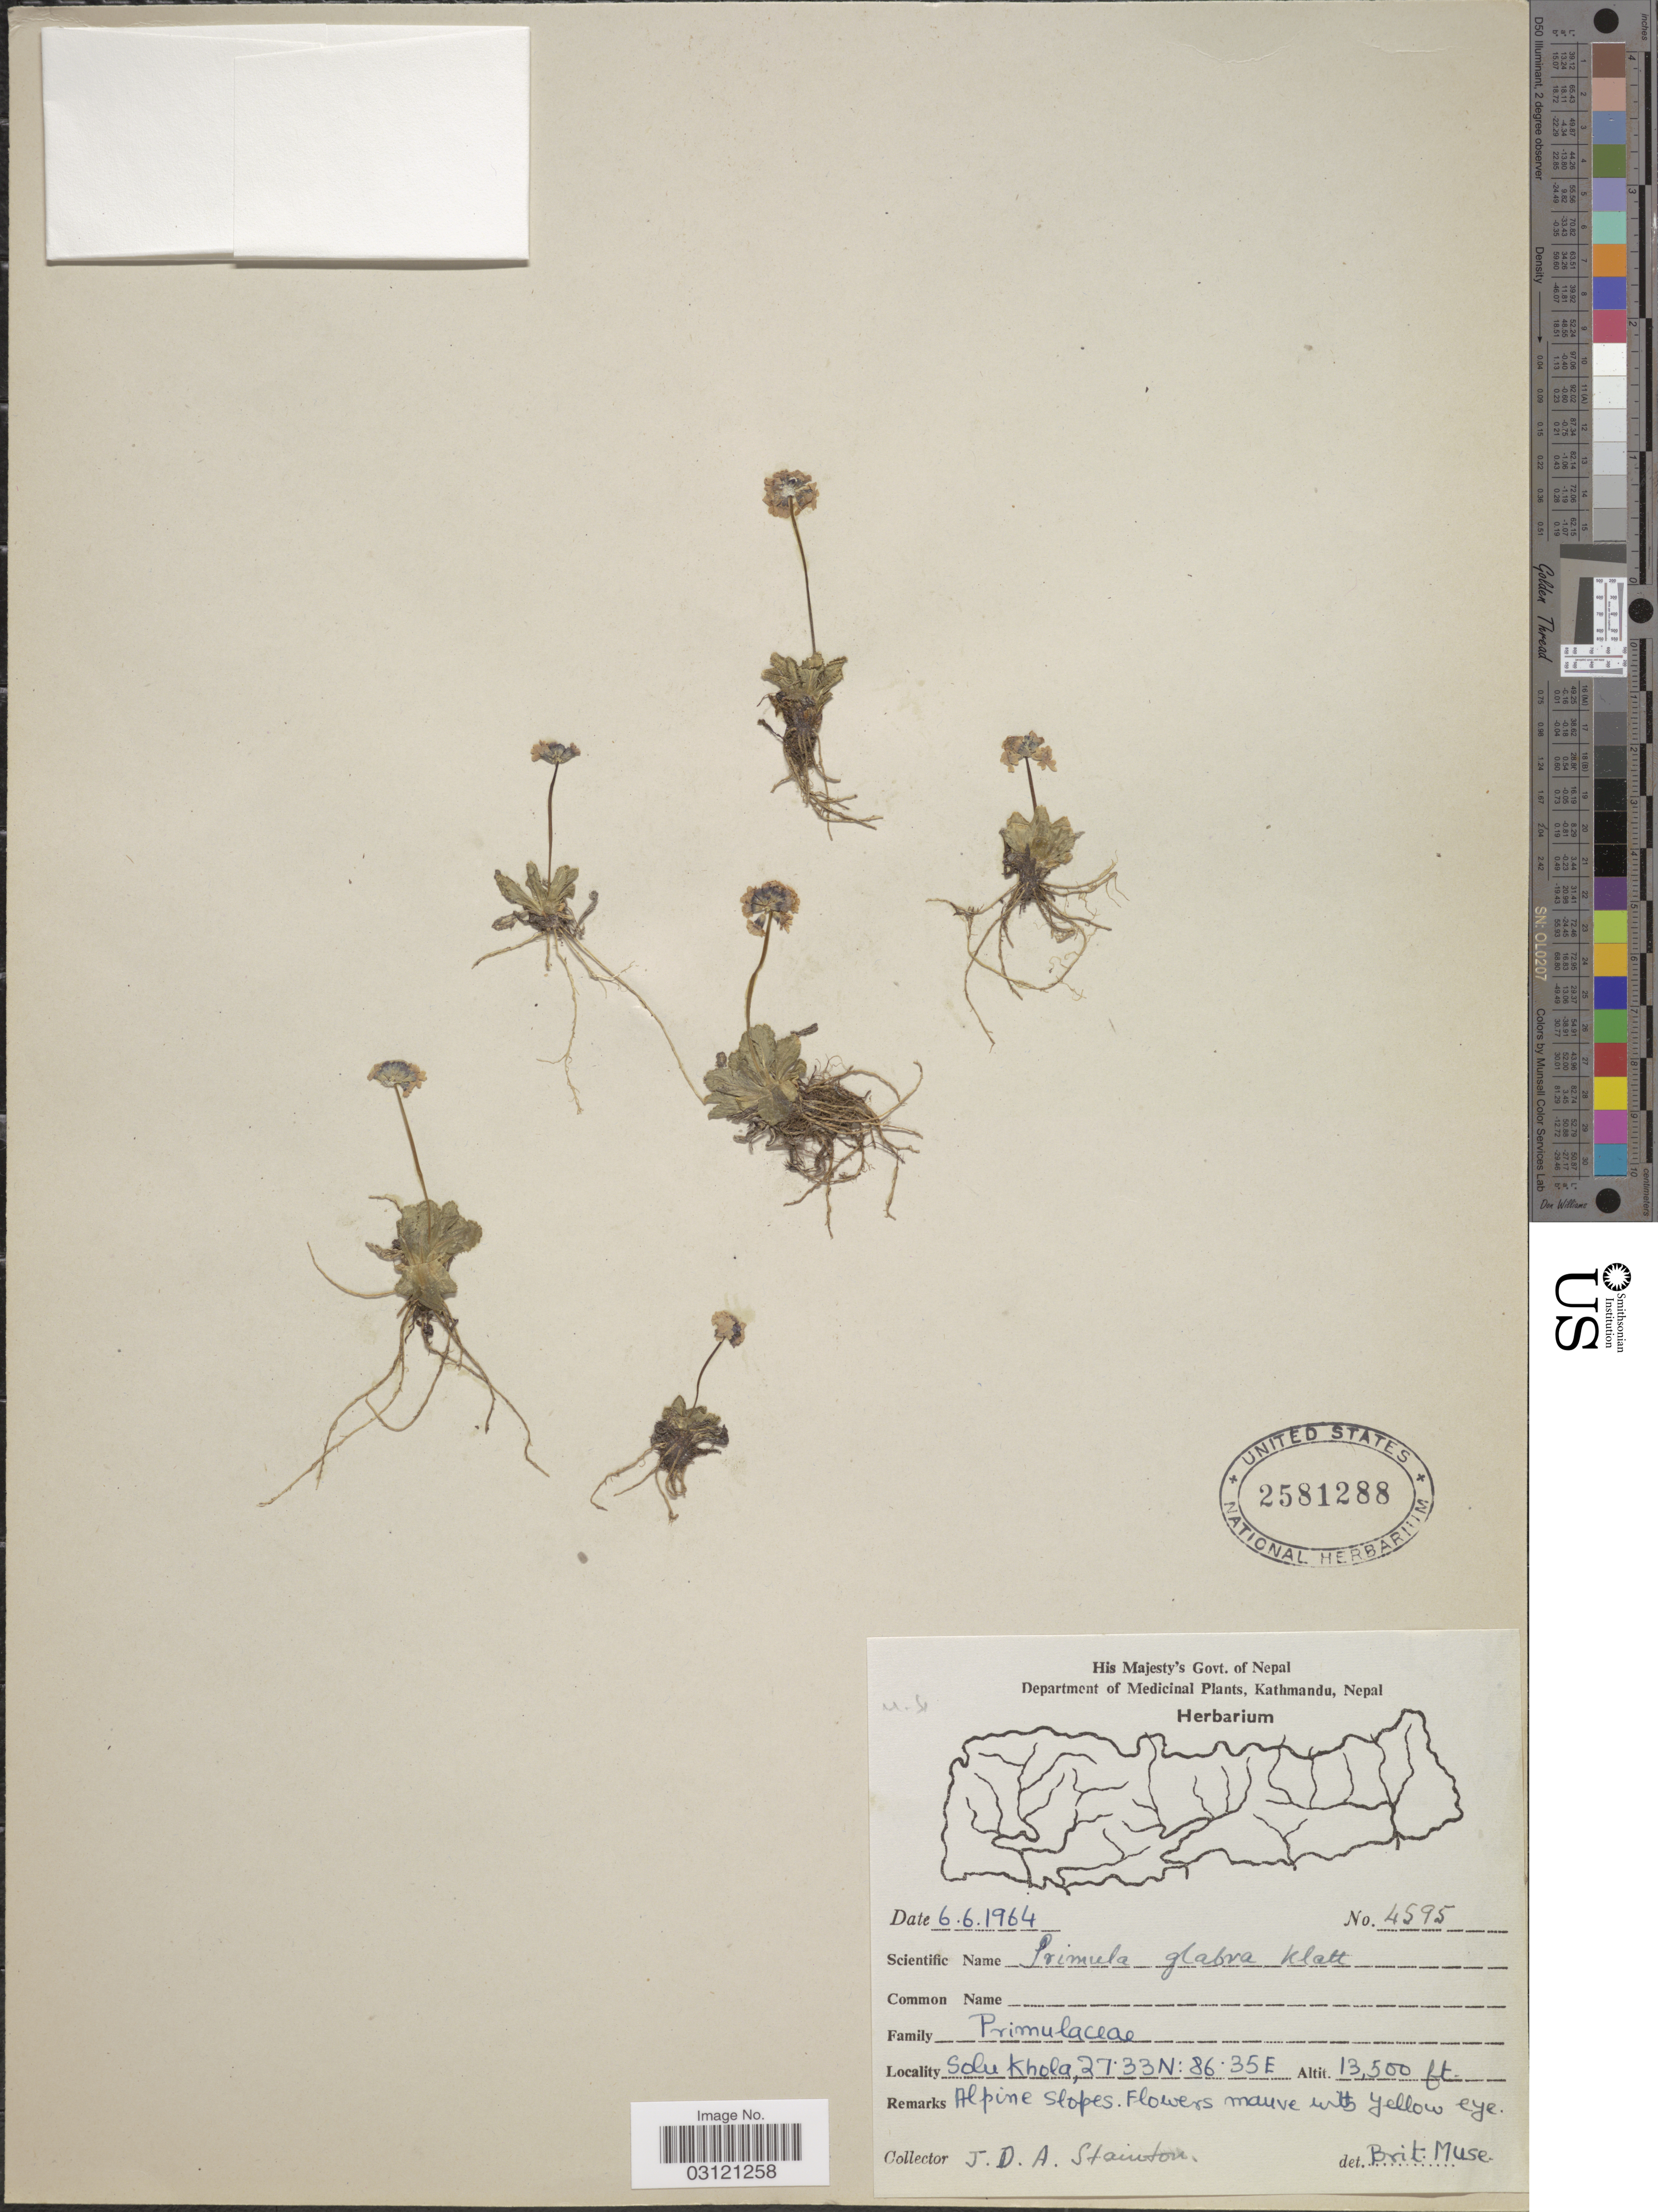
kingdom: Plantae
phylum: Tracheophyta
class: Magnoliopsida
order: Ericales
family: Primulaceae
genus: Primula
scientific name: Primula glabra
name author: Klatt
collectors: J. Stainton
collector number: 4595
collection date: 1964-06-06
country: Nepal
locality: Solu Khola.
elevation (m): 4115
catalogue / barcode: US 2581288